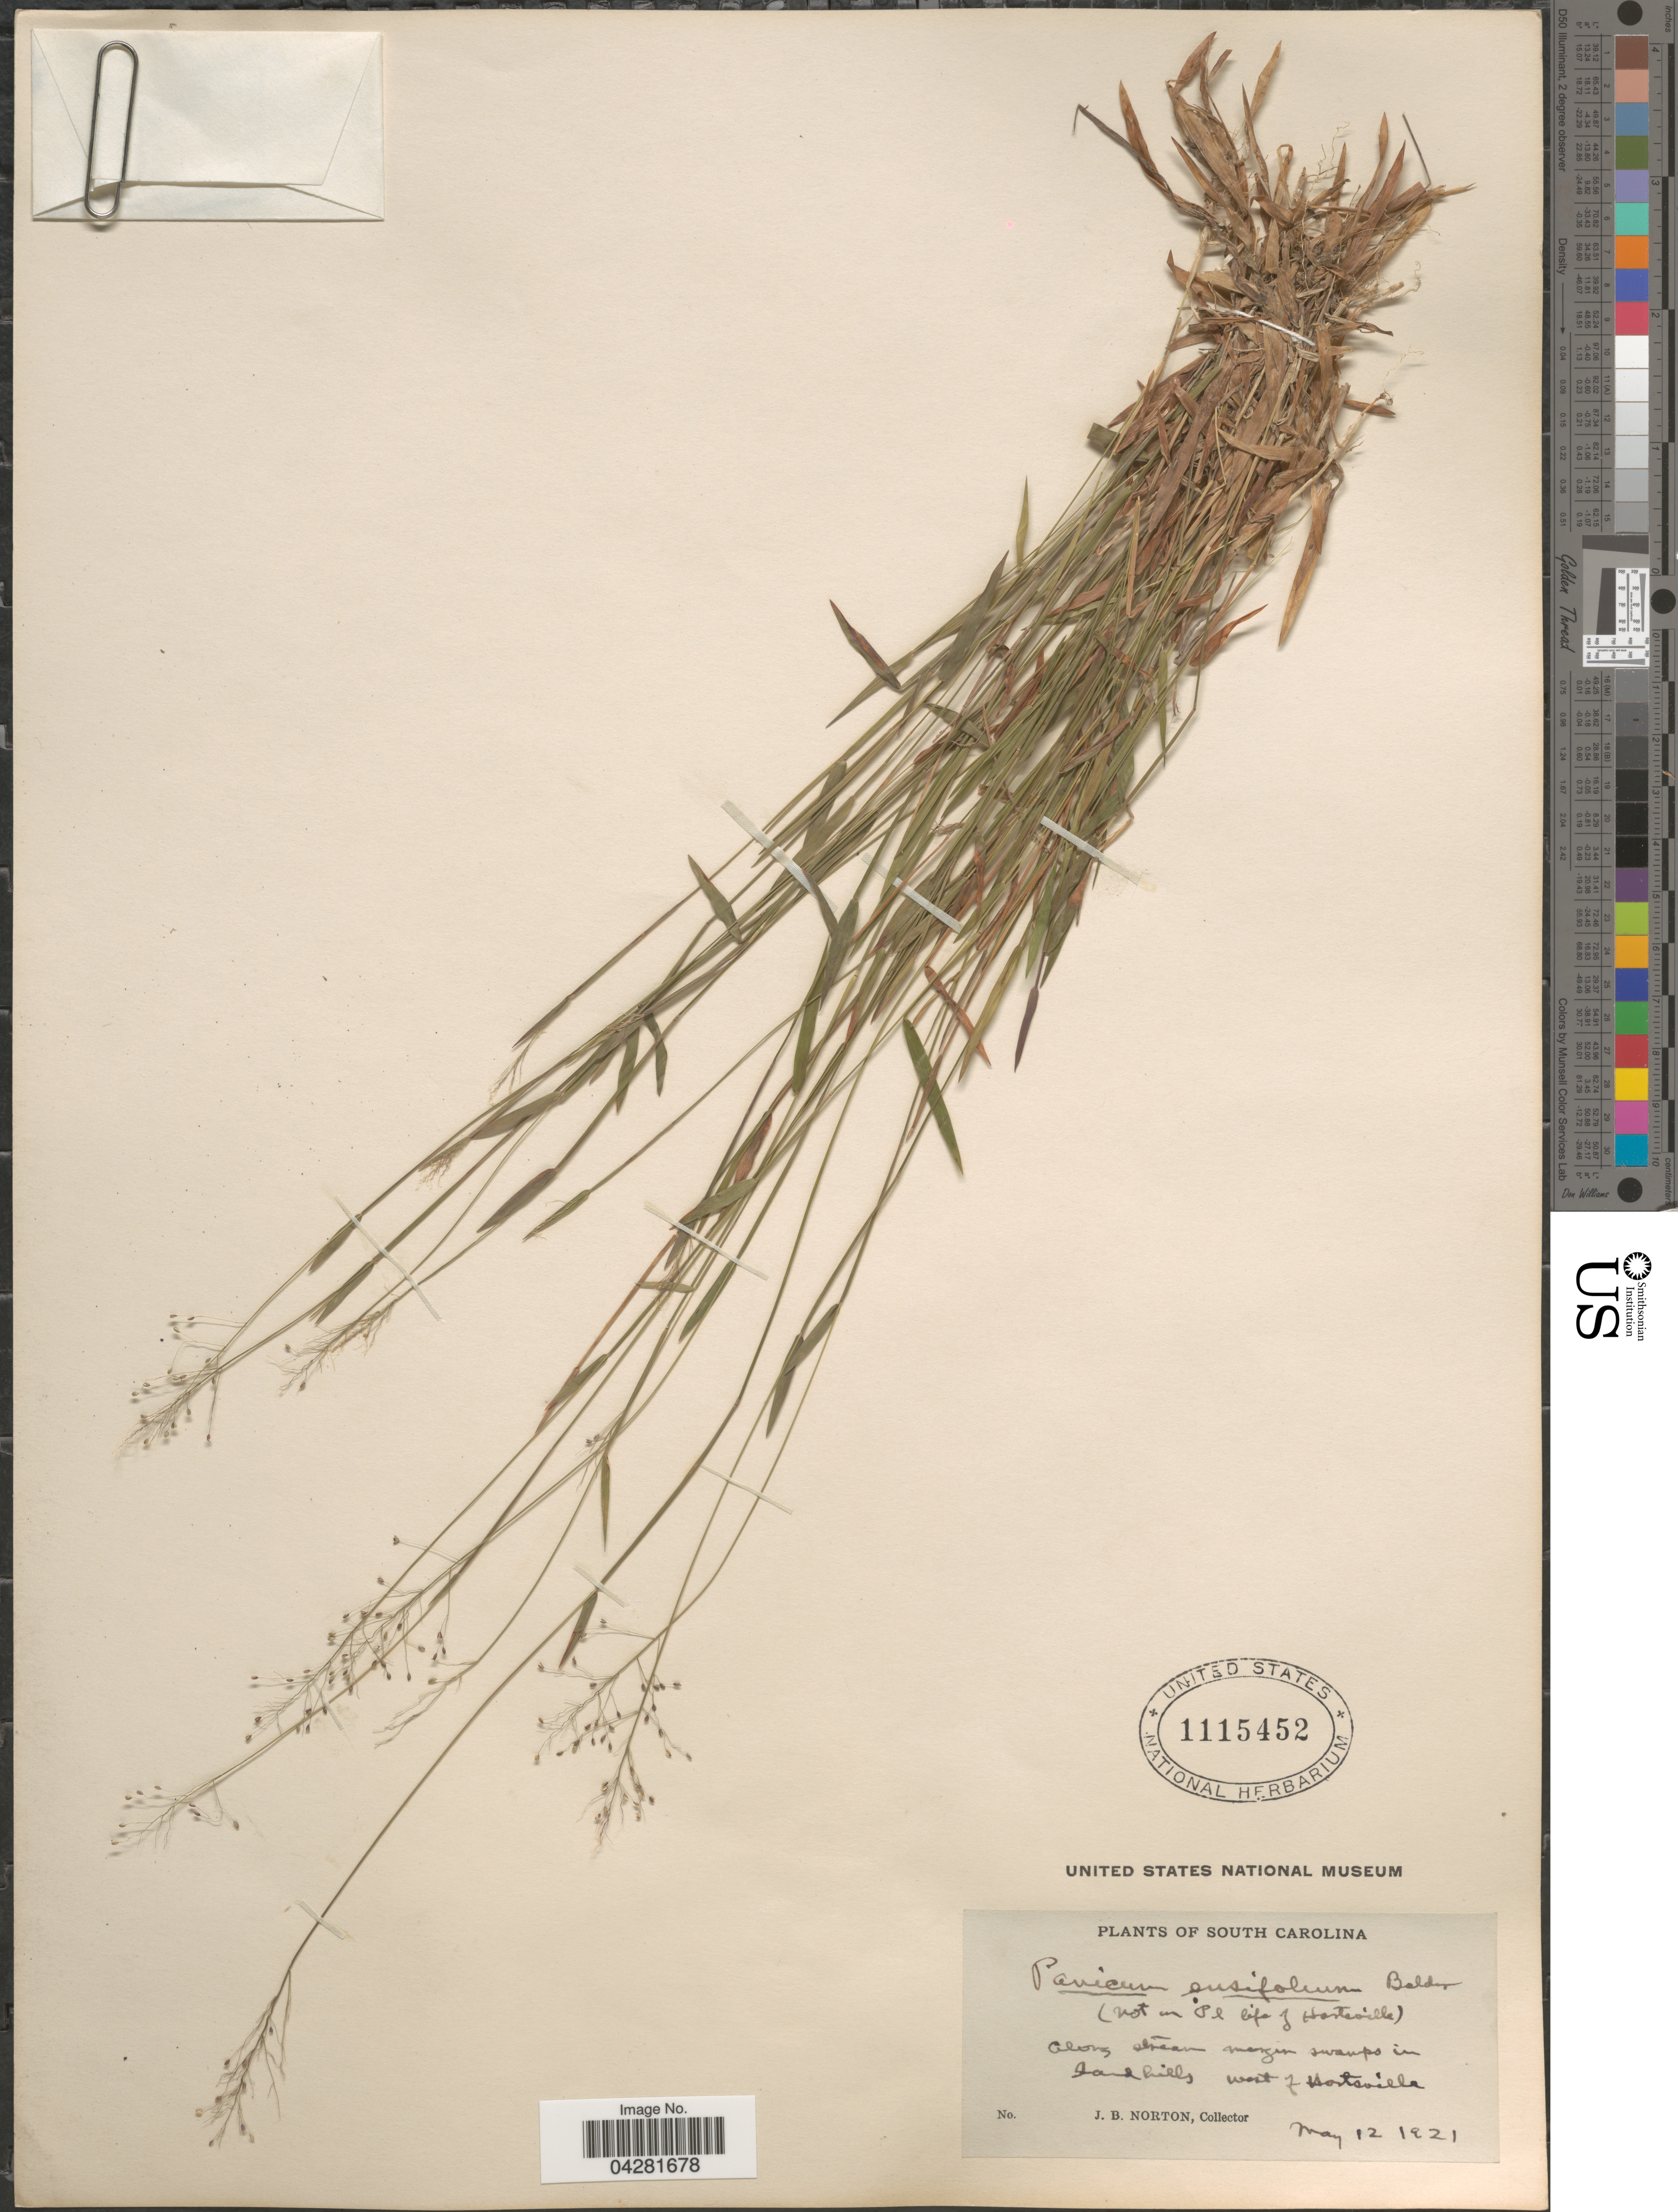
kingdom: Plantae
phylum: Tracheophyta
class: Liliopsida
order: Poales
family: Poaceae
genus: Dichanthelium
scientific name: Dichanthelium ensifolium var. ensifolium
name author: (Baldwin ex Elliot) Gould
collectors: J. B. Norton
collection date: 1921-05-12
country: United States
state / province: South Carolina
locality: Along stream margin swamps in Sandhills west of Hartsville.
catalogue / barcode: US 1115452